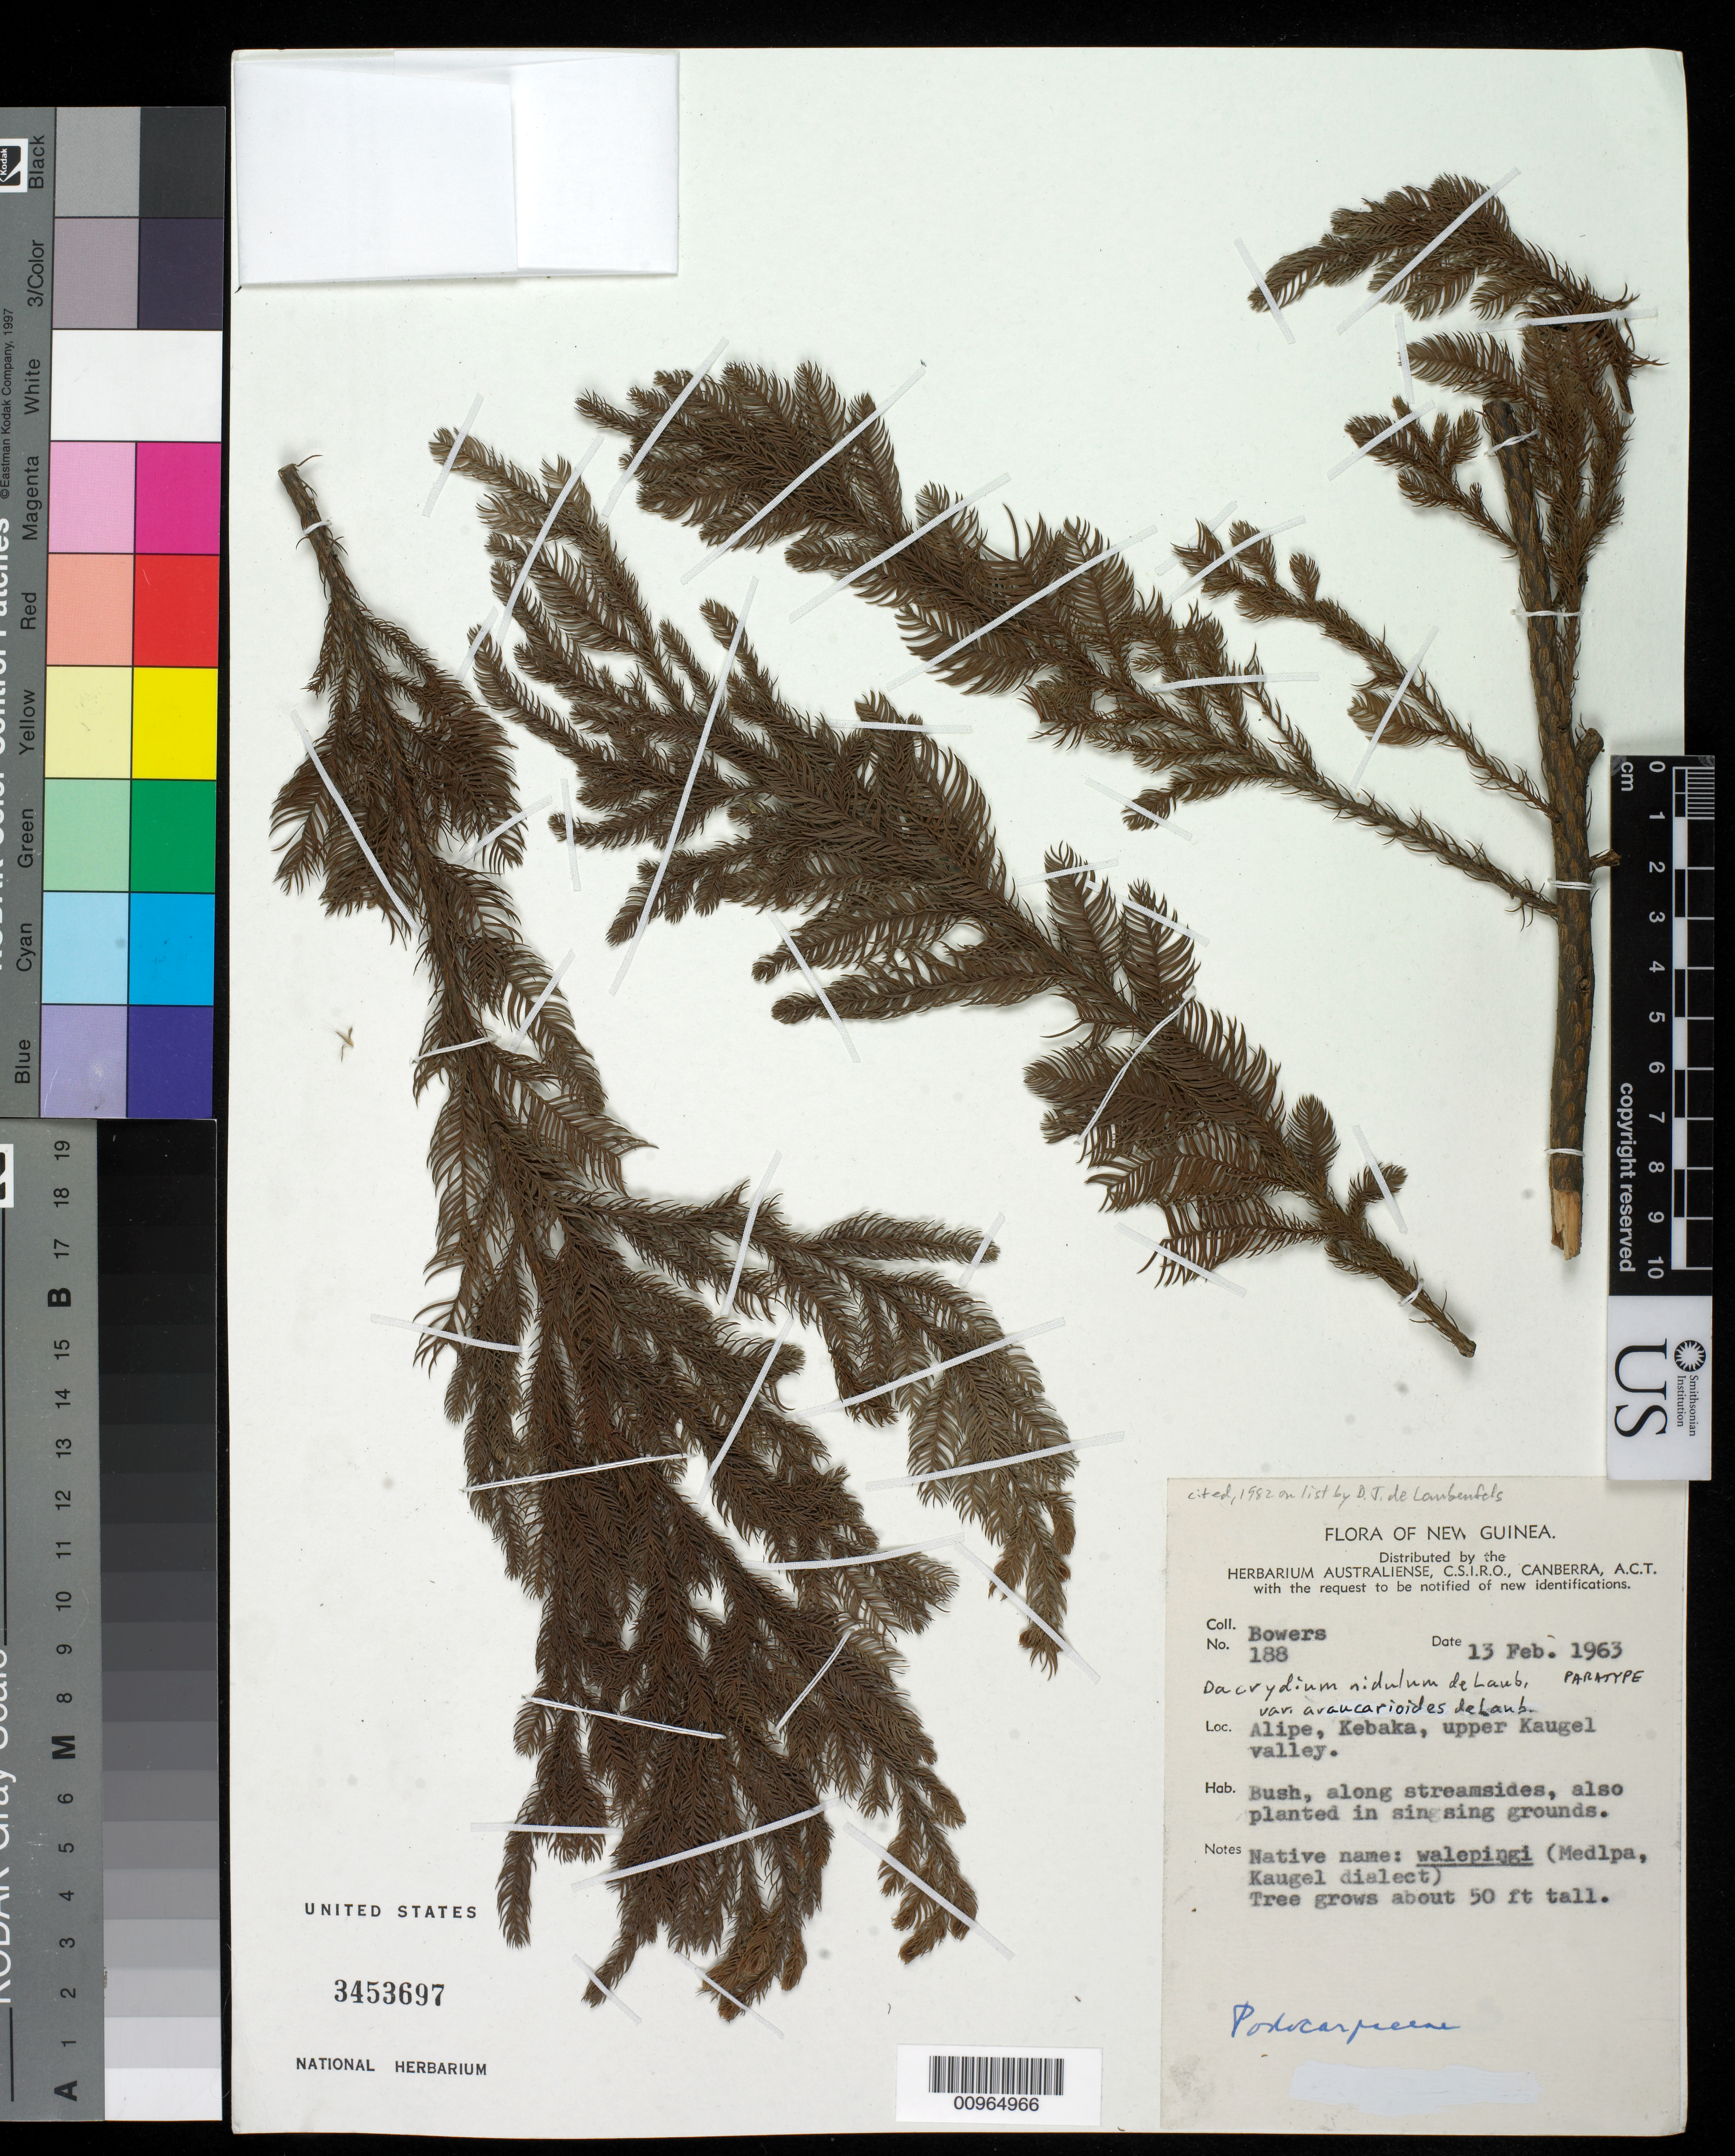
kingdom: Plantae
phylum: Tracheophyta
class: Pinopsida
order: Pinales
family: Podocarpaceae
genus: Dacrydium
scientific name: Dacrydium nidulum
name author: de Laub.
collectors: N. Bowers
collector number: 188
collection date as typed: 13 Feb 1963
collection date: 1963-02-13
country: Papua New Guinea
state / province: Western Highlands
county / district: Mount Hagen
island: New Guinea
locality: Alipe, Kebaka, upper Kaugel valley. Bush, along streamsides, also planted in singsing grounds.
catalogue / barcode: US 3453697